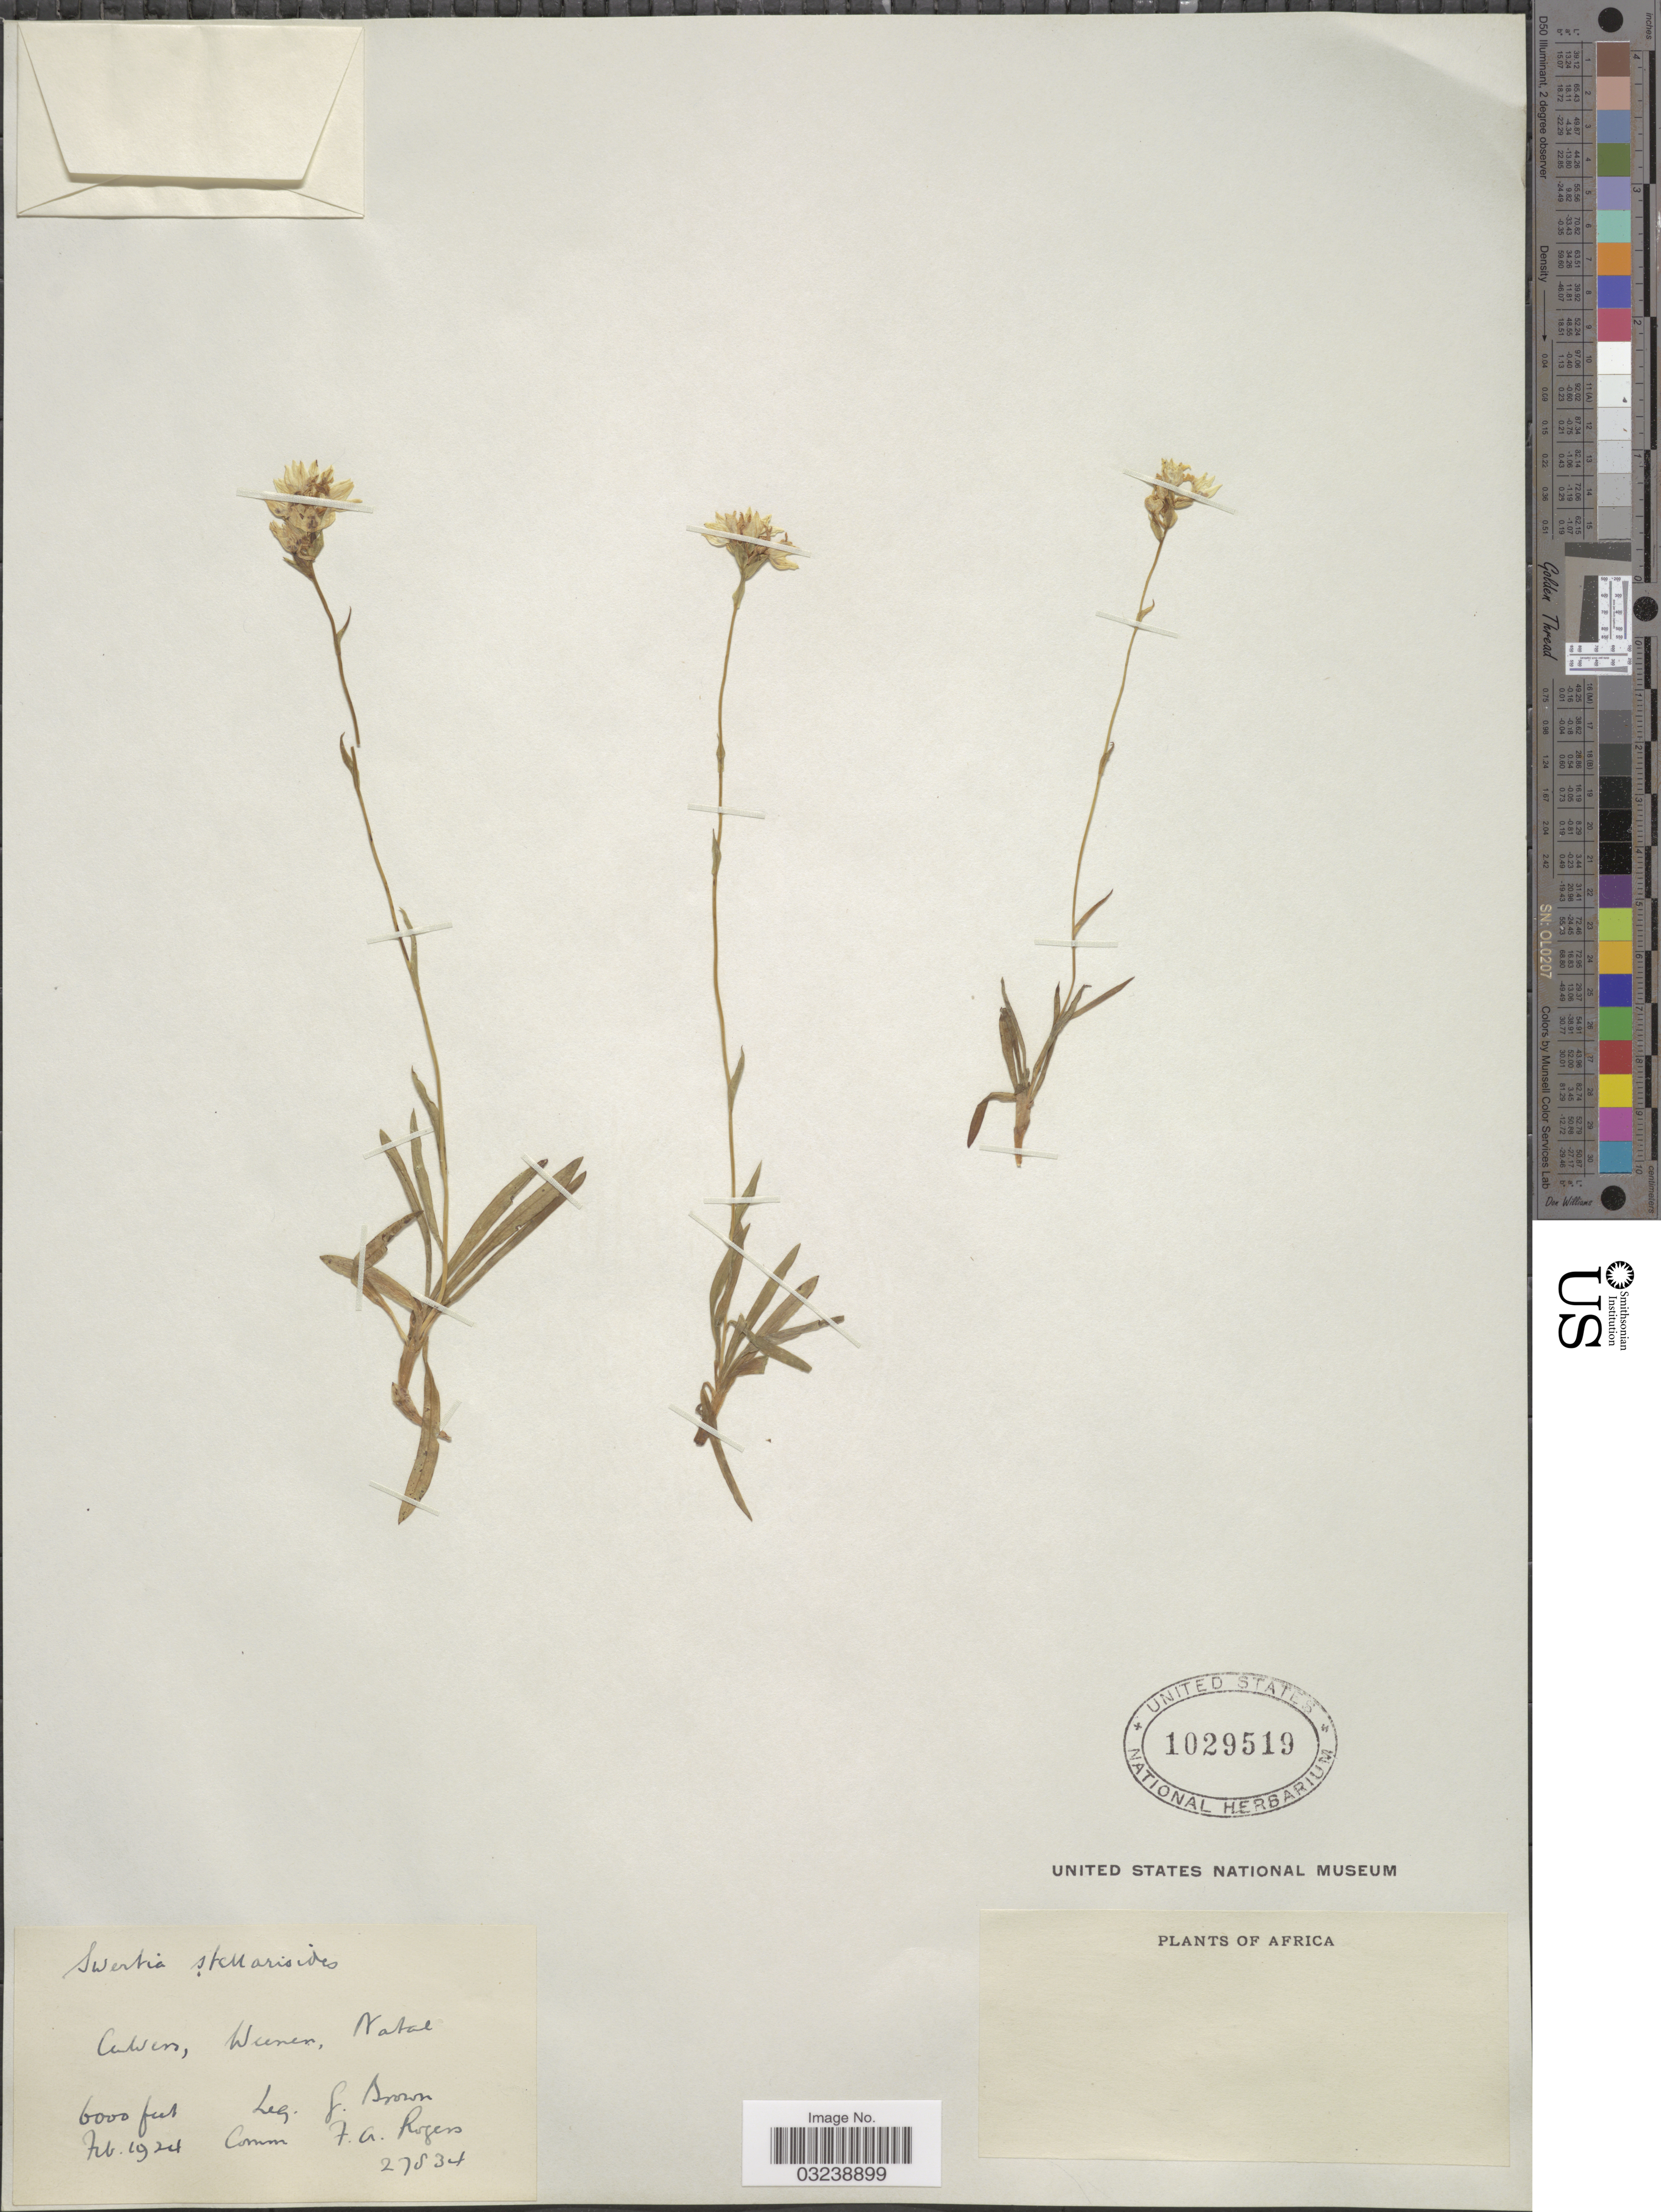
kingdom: Plantae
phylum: Tracheophyta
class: Magnoliopsida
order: Gentianales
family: Gentianaceae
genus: Swertia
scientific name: Swertia stellarioides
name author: Ficalho ex Hiern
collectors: G. D. Brown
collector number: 27834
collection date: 1924-02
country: South Africa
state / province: KwaZulu-Natal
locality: Culvers, Weenen, Natal.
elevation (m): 1829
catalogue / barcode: US 1029519